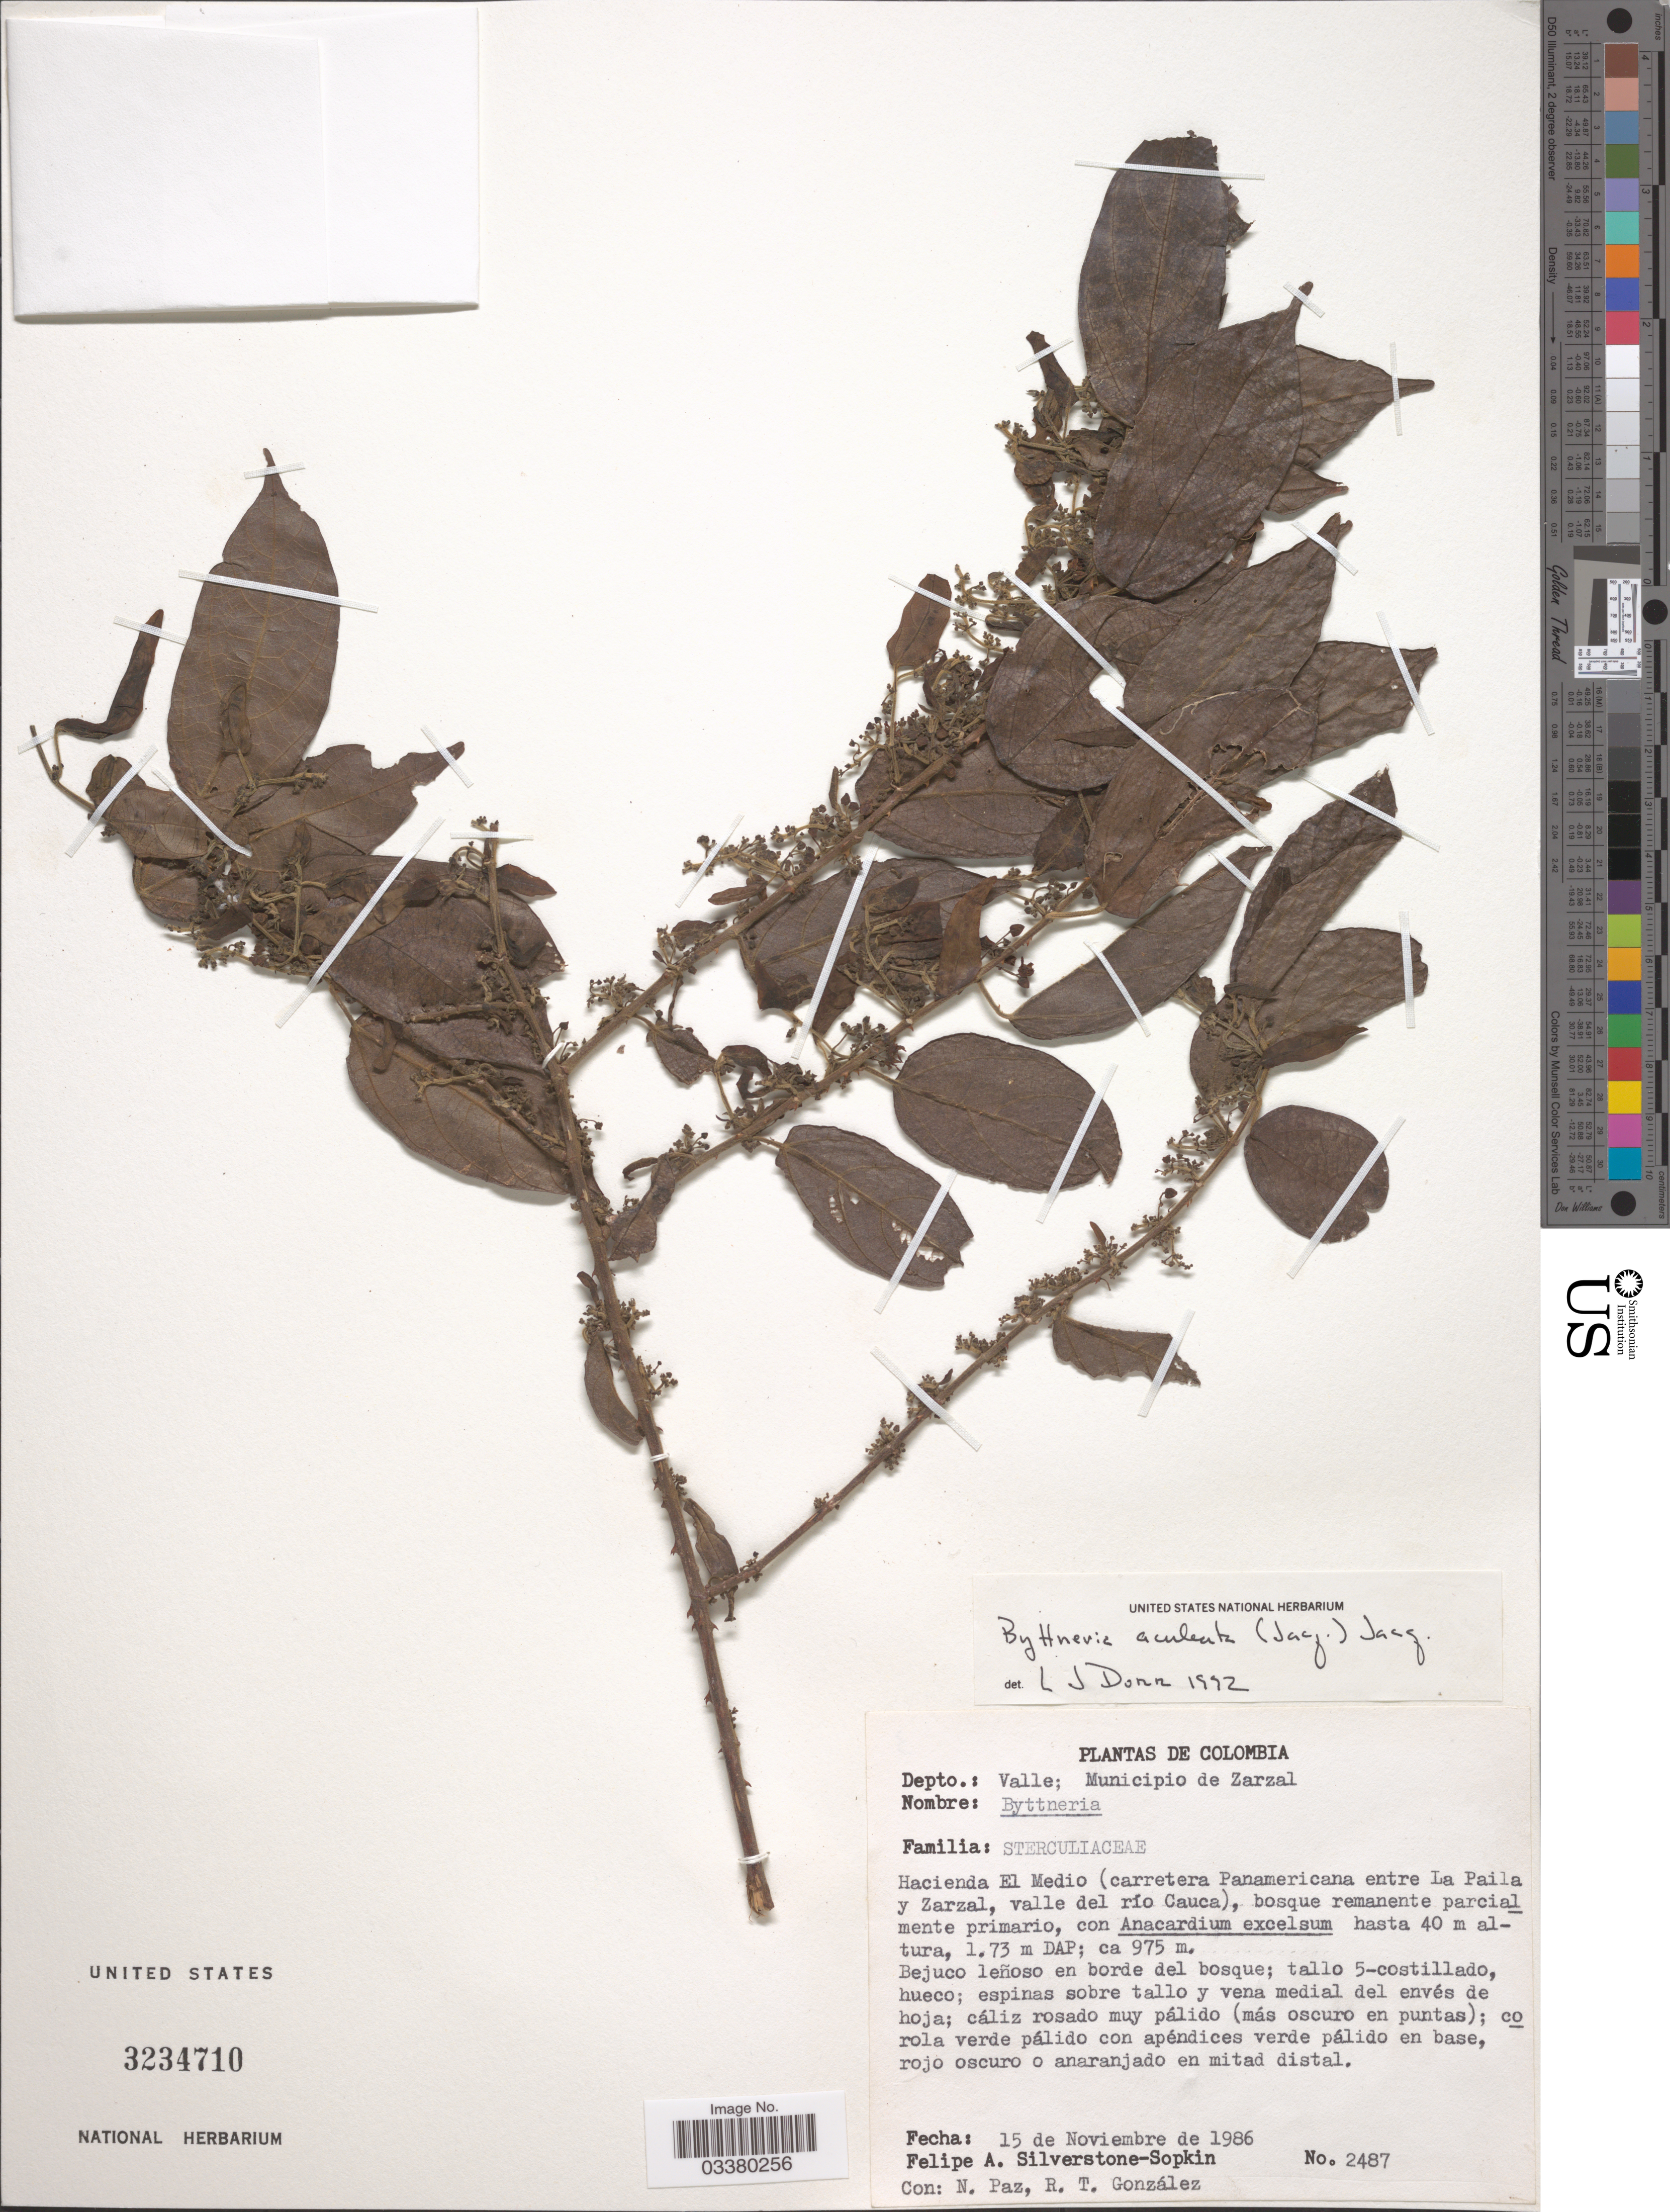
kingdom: Plantae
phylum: Tracheophyta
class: Magnoliopsida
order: Malvales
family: Malvaceae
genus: Byttneria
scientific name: Byttneria aculeata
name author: (Jacq.) Jacq.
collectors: F. Silverstone-Sopkin, N. Paz & R. Gonzalez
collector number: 2487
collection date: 1986-11-15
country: Colombia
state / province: Valle del Cauca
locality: Depto.: Valle; Municipio de Zarzal. Hacienda El Medio (carretera Panamericana entre La Paila y Zarzal, valle del río Cauca).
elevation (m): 975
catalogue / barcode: US 3234710